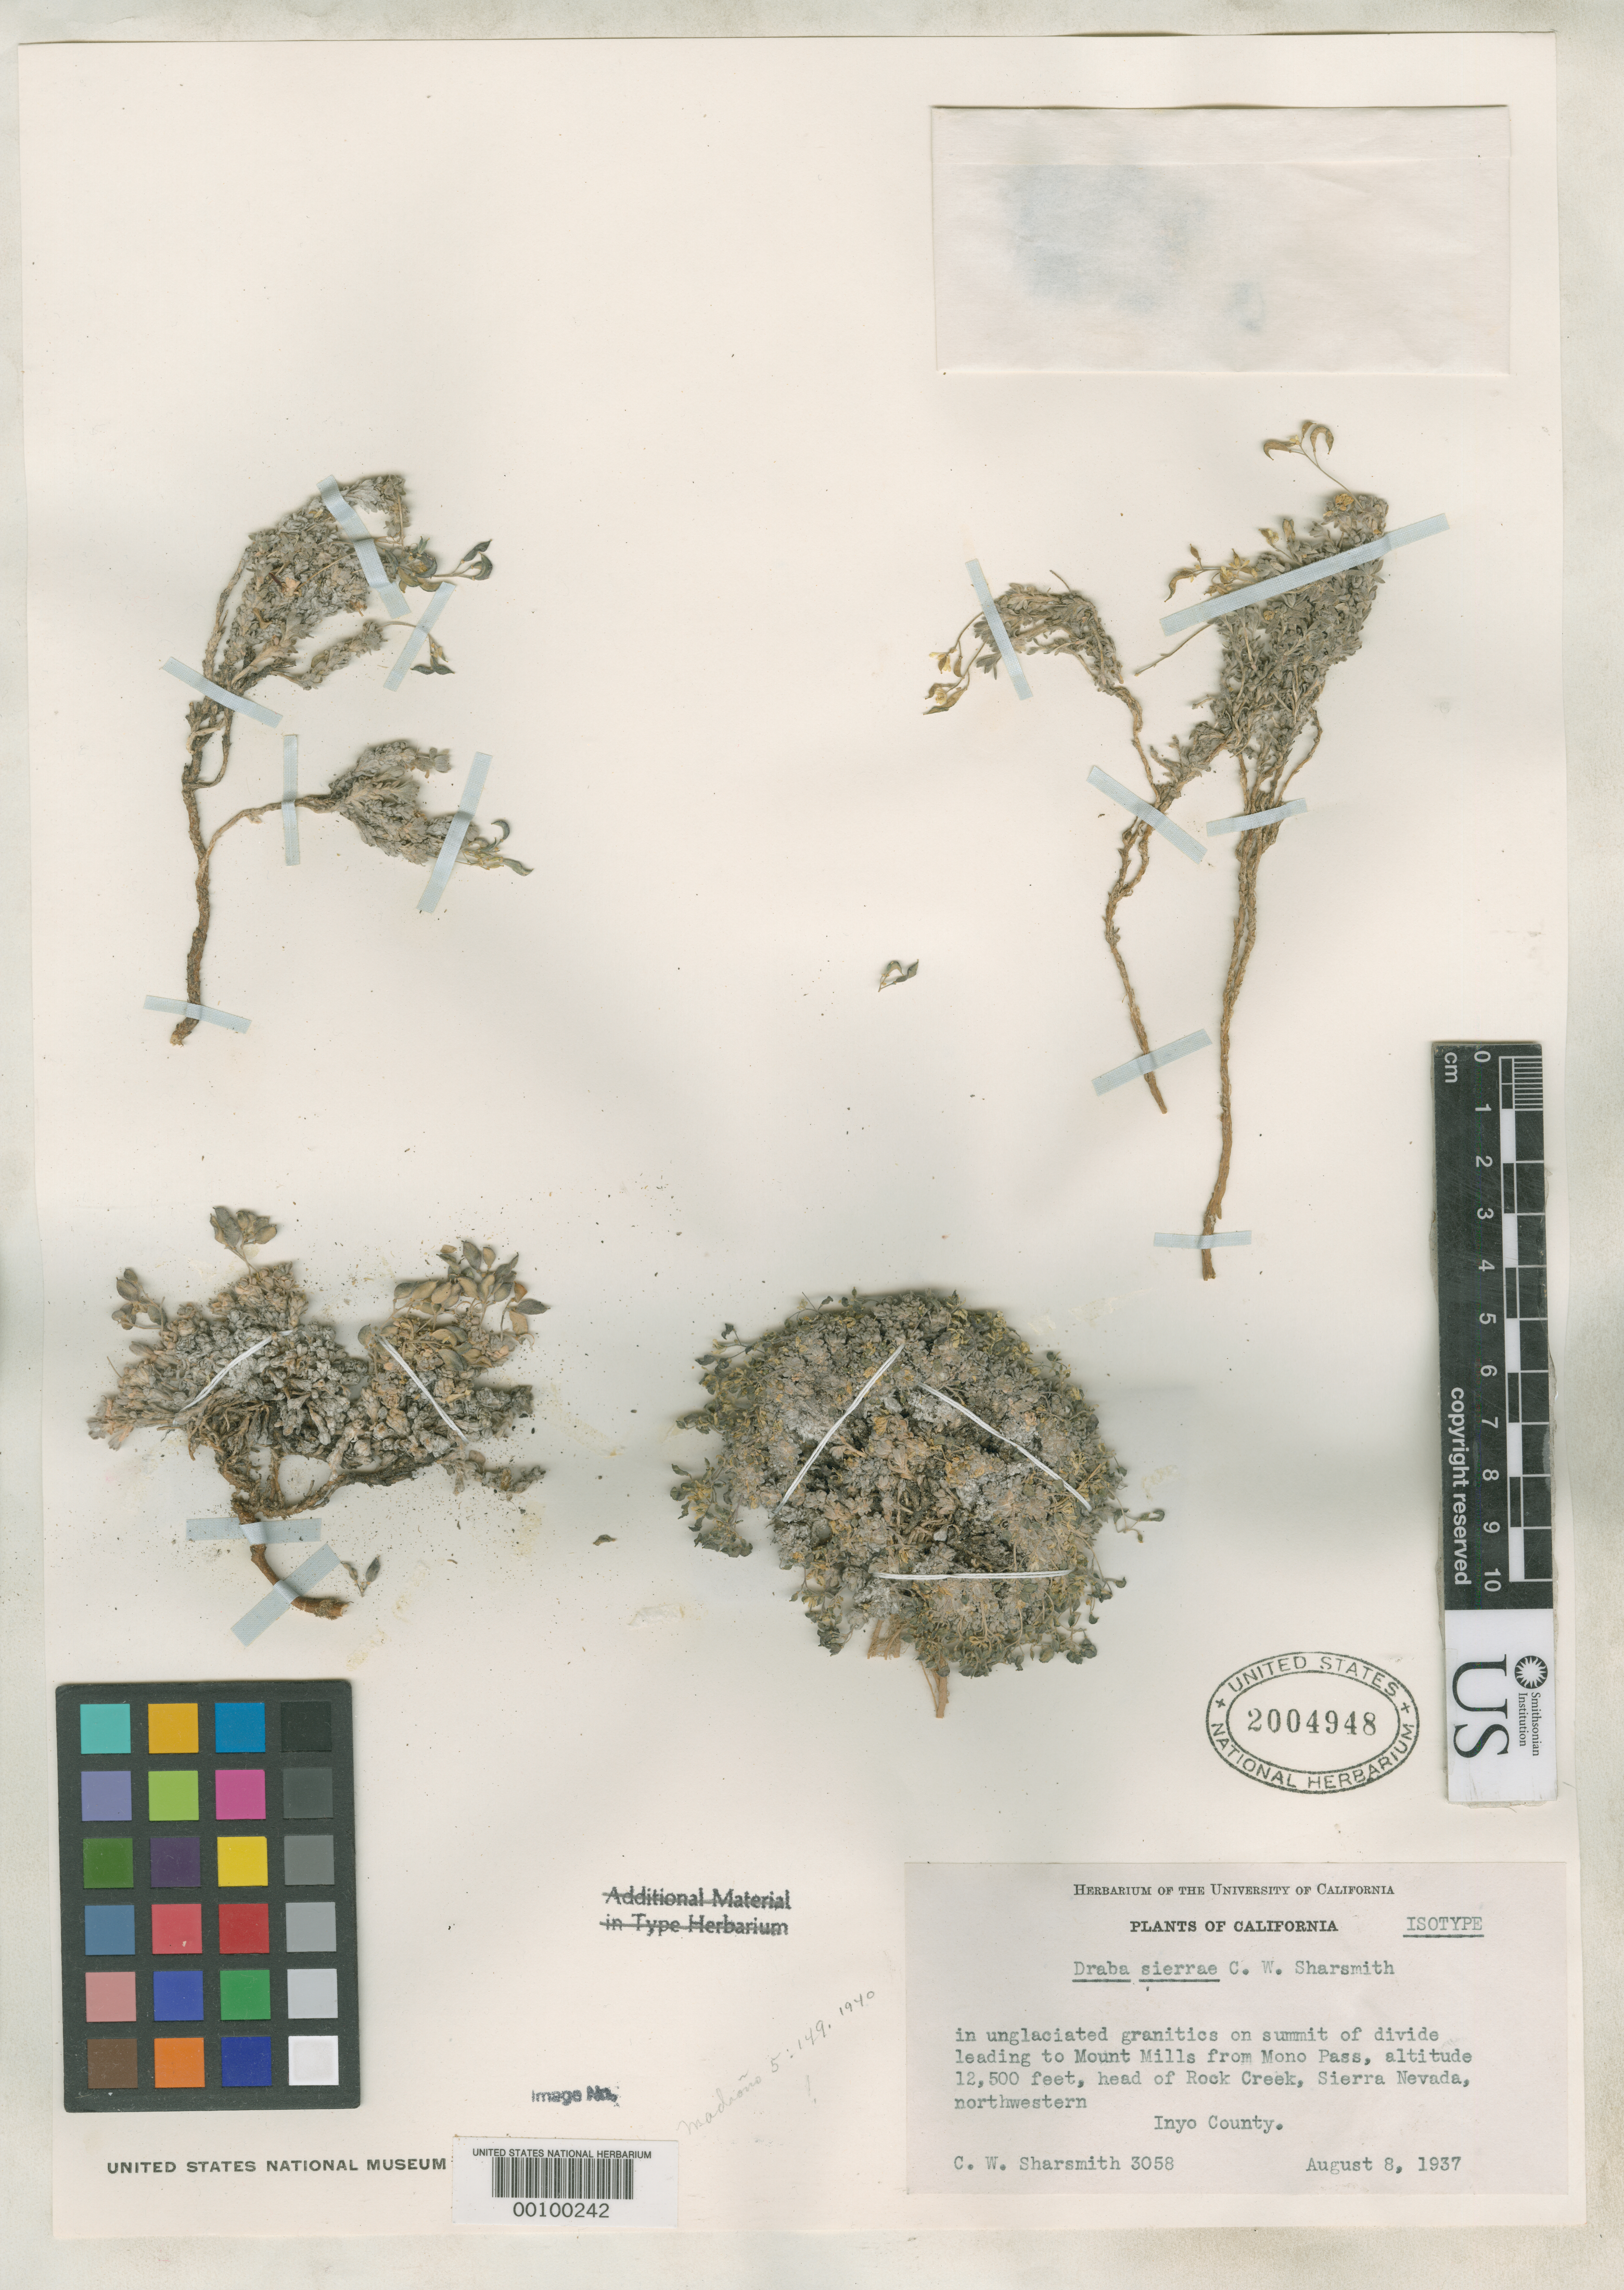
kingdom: Plantae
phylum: Tracheophyta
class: Magnoliopsida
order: Brassicales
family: Brassicaceae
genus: Draba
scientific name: Draba sierrae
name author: Sharsm.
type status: Isotype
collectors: C. Sharsmith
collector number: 3058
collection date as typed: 08 Aug 1937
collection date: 1937-08-08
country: United States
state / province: California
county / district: Inyo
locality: Unglaciated granitics on summit of divide leading to Mount Mills from Mono Pass, head of Rock Creek, Sierra Nevada, northwestern Inyo County.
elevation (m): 3810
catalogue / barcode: US 2004948